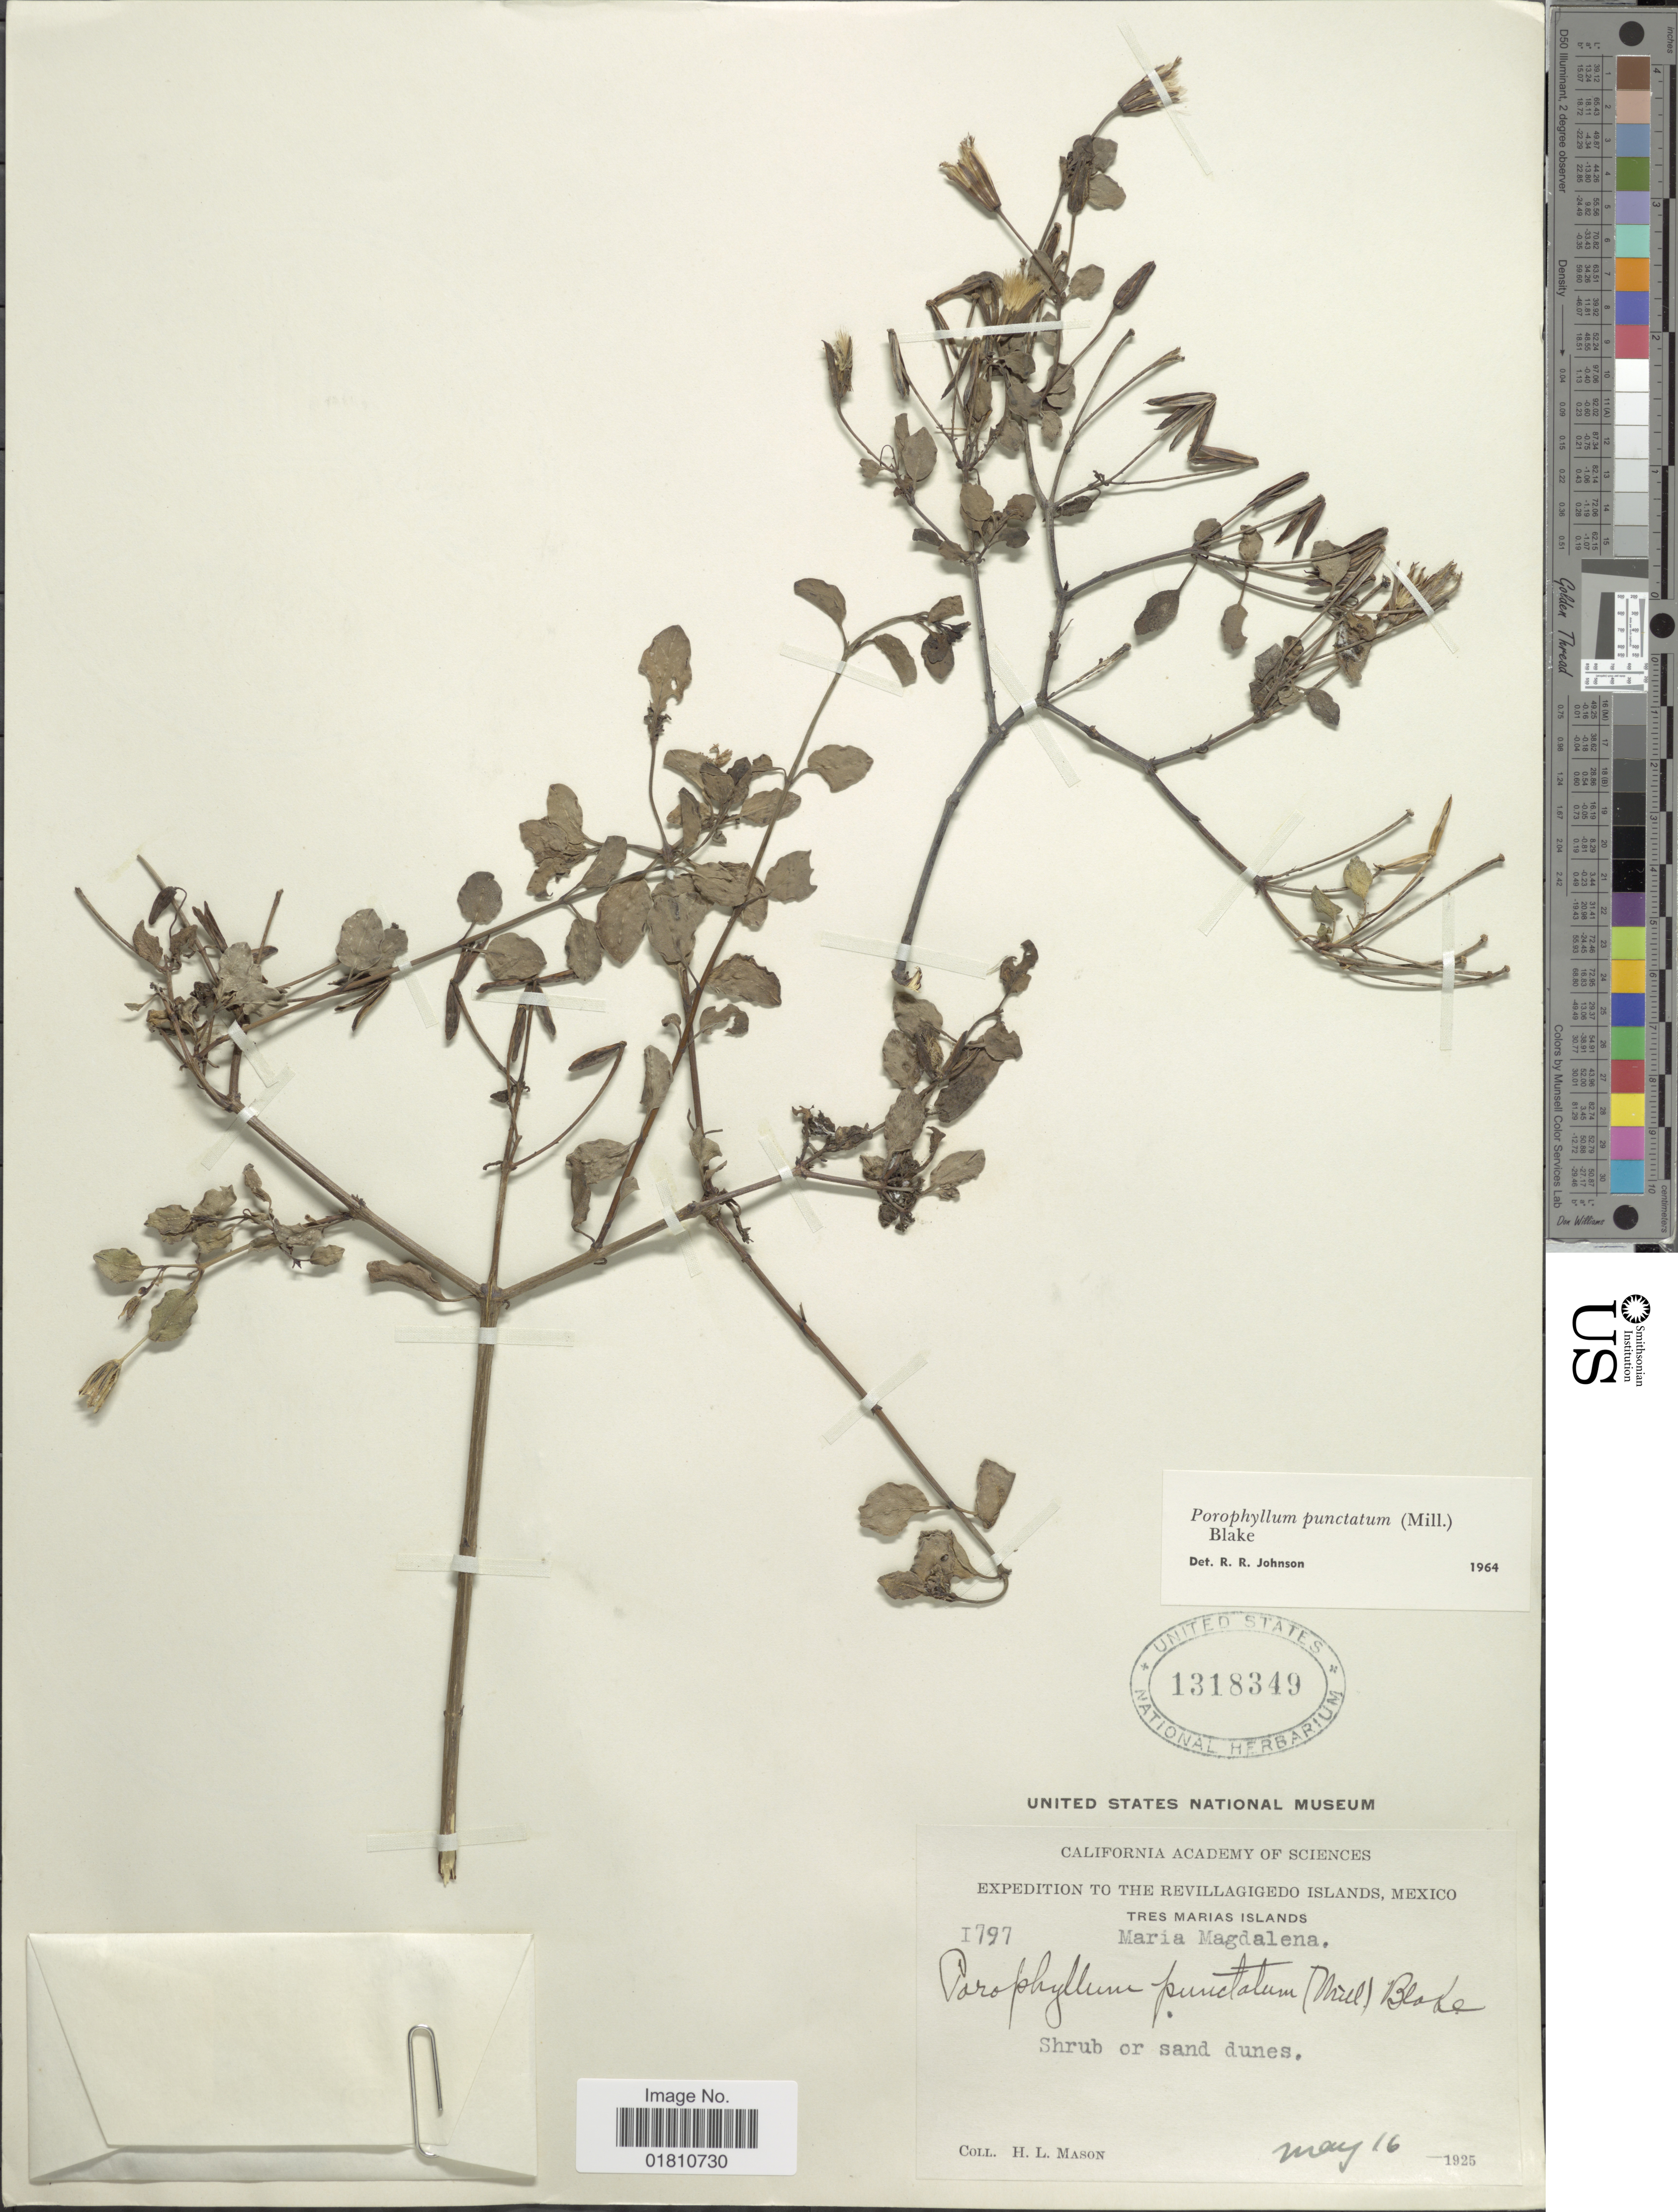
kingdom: Plantae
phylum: Tracheophyta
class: Magnoliopsida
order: Asterales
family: Asteraceae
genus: Porophyllum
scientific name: Porophyllum punctatum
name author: (Mill.) S.F. Blake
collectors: H. L. Mason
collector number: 1797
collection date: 1925-05-16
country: Mexico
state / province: Nayarit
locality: The Revillagigedo Islands, Tres Marias Islands, Maria Magdalena.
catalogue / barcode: US 1318349